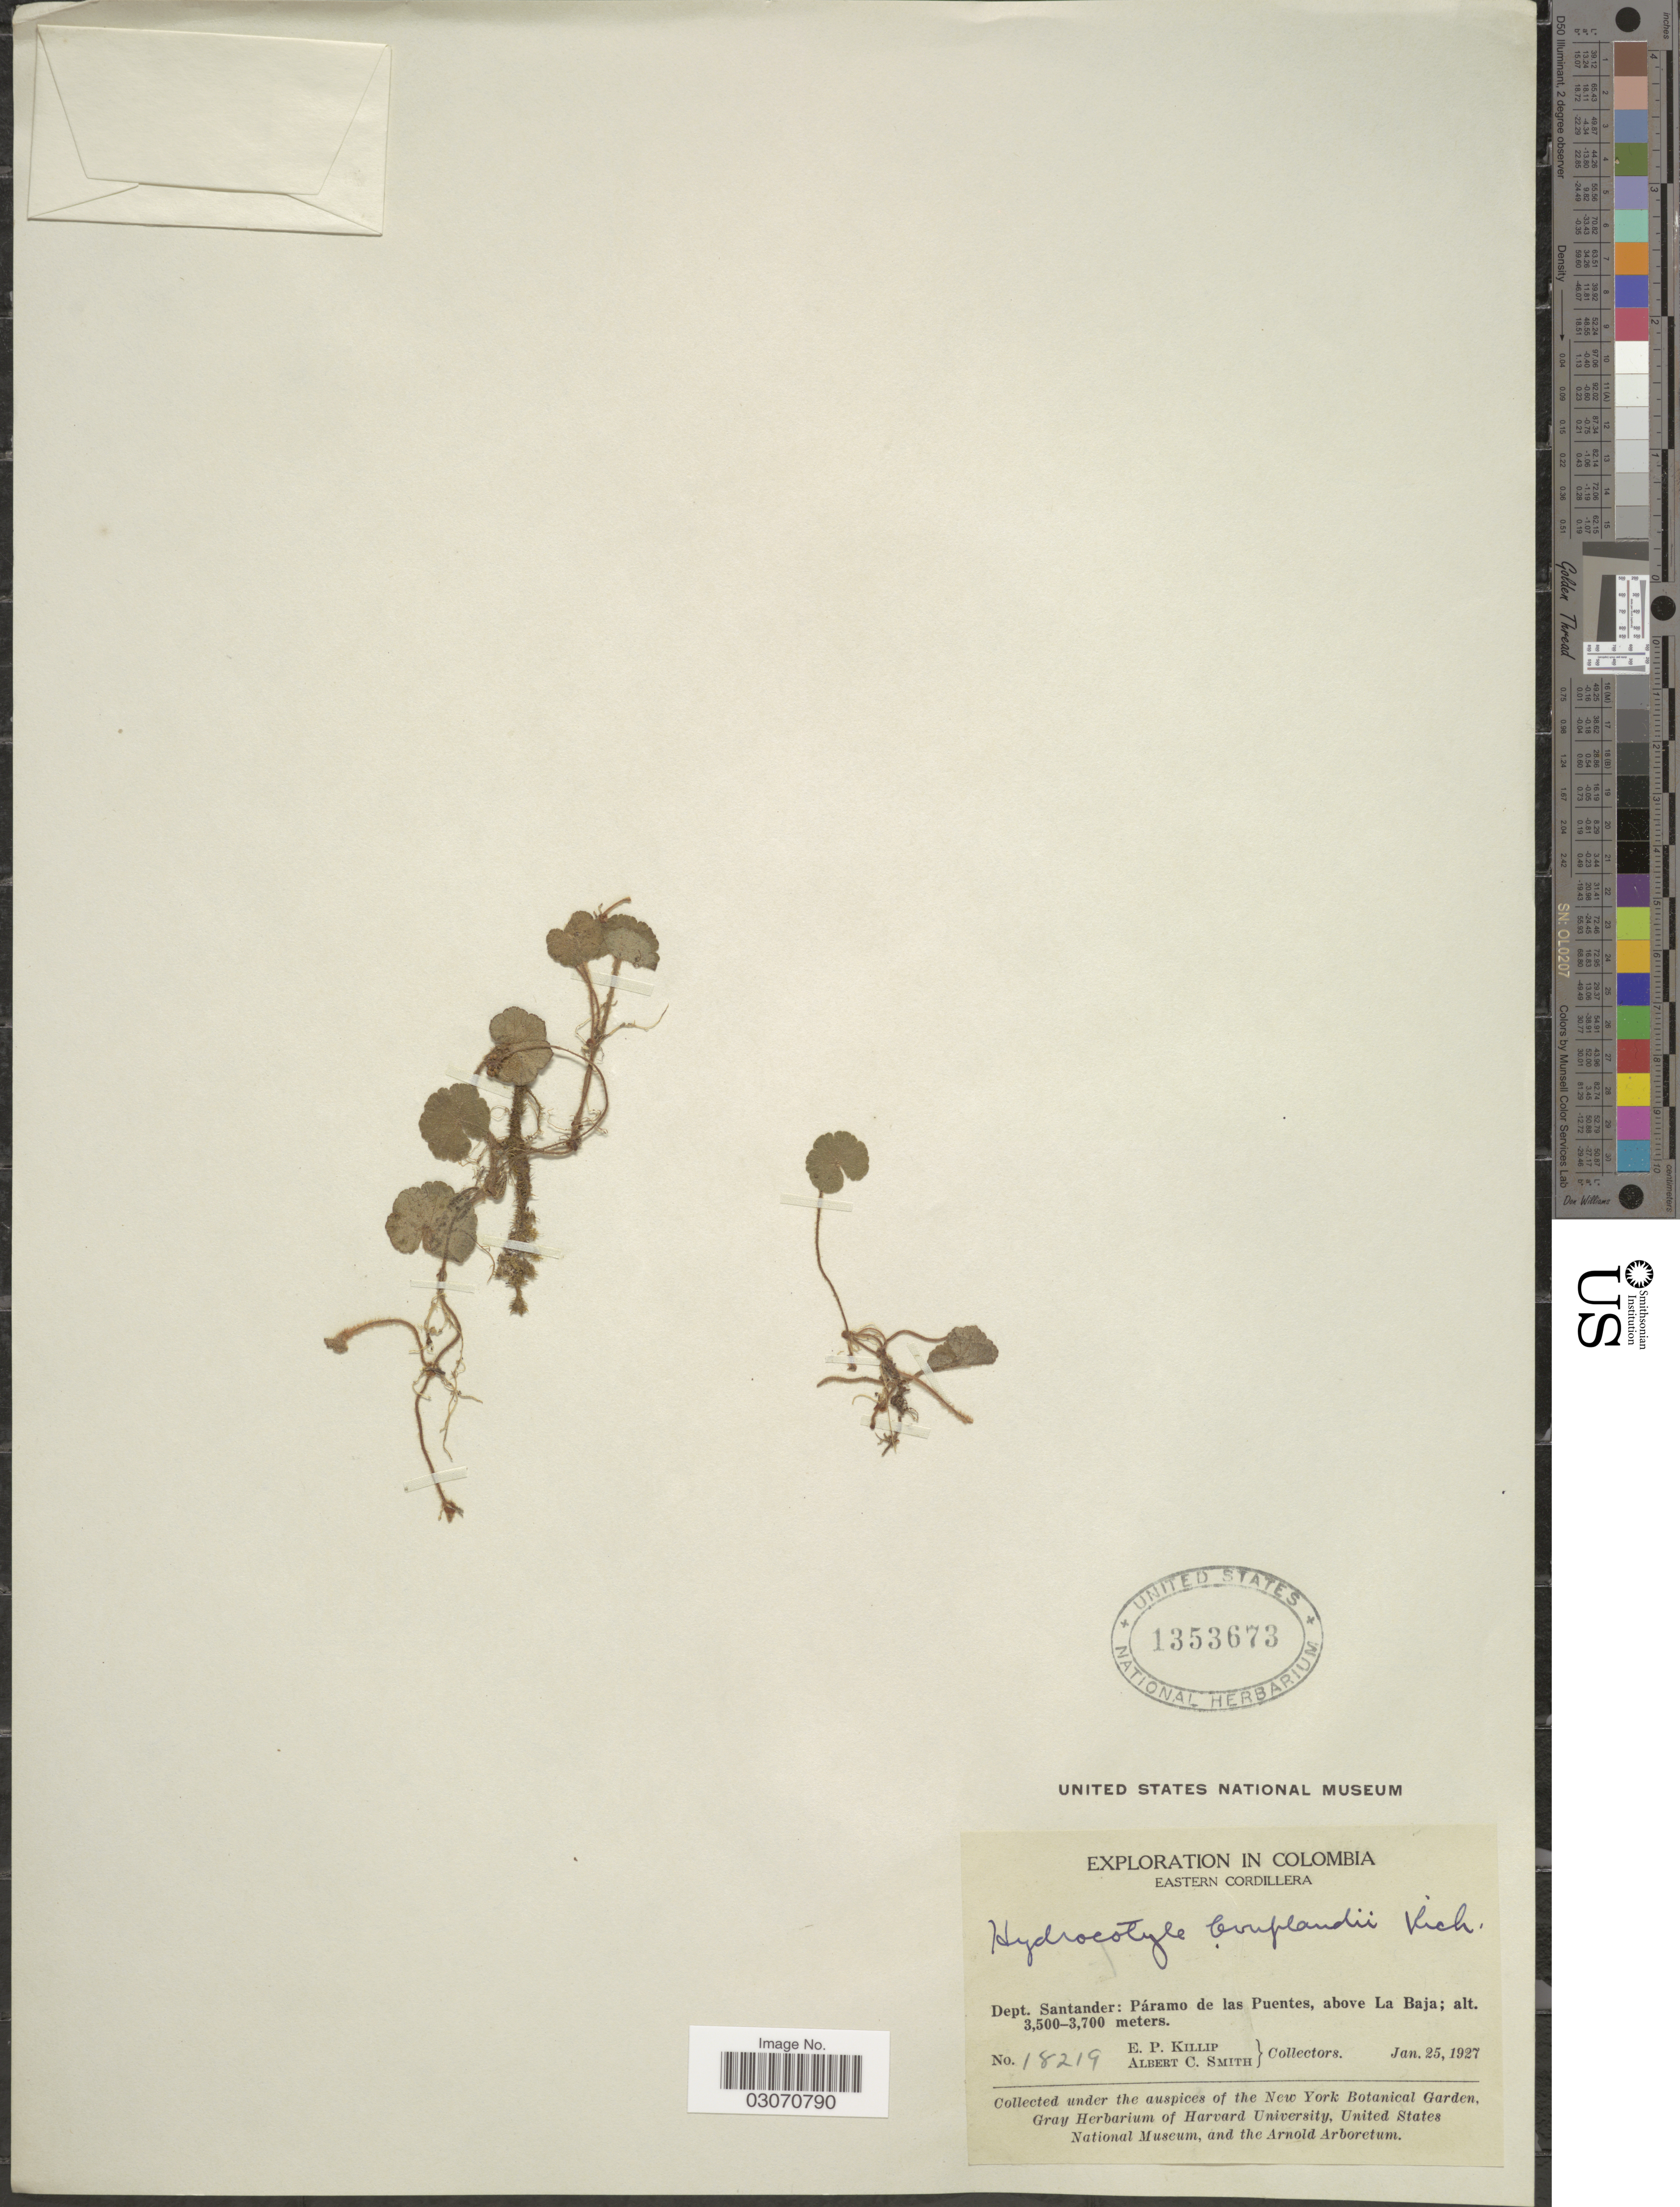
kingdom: Plantae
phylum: Tracheophyta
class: Magnoliopsida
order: Apiales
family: Araliaceae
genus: Hydrocotyle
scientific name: Hydrocotyle bonplandii var. bonplandii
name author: A. Rich.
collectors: E. P. Killip & A. C. Smith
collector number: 18219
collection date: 1927-01-25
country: Colombia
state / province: Santander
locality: Eastern Cordillera. Dept. Santander: Páramo de las Puentes, above La Baja.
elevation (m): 3500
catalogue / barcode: US 1353673